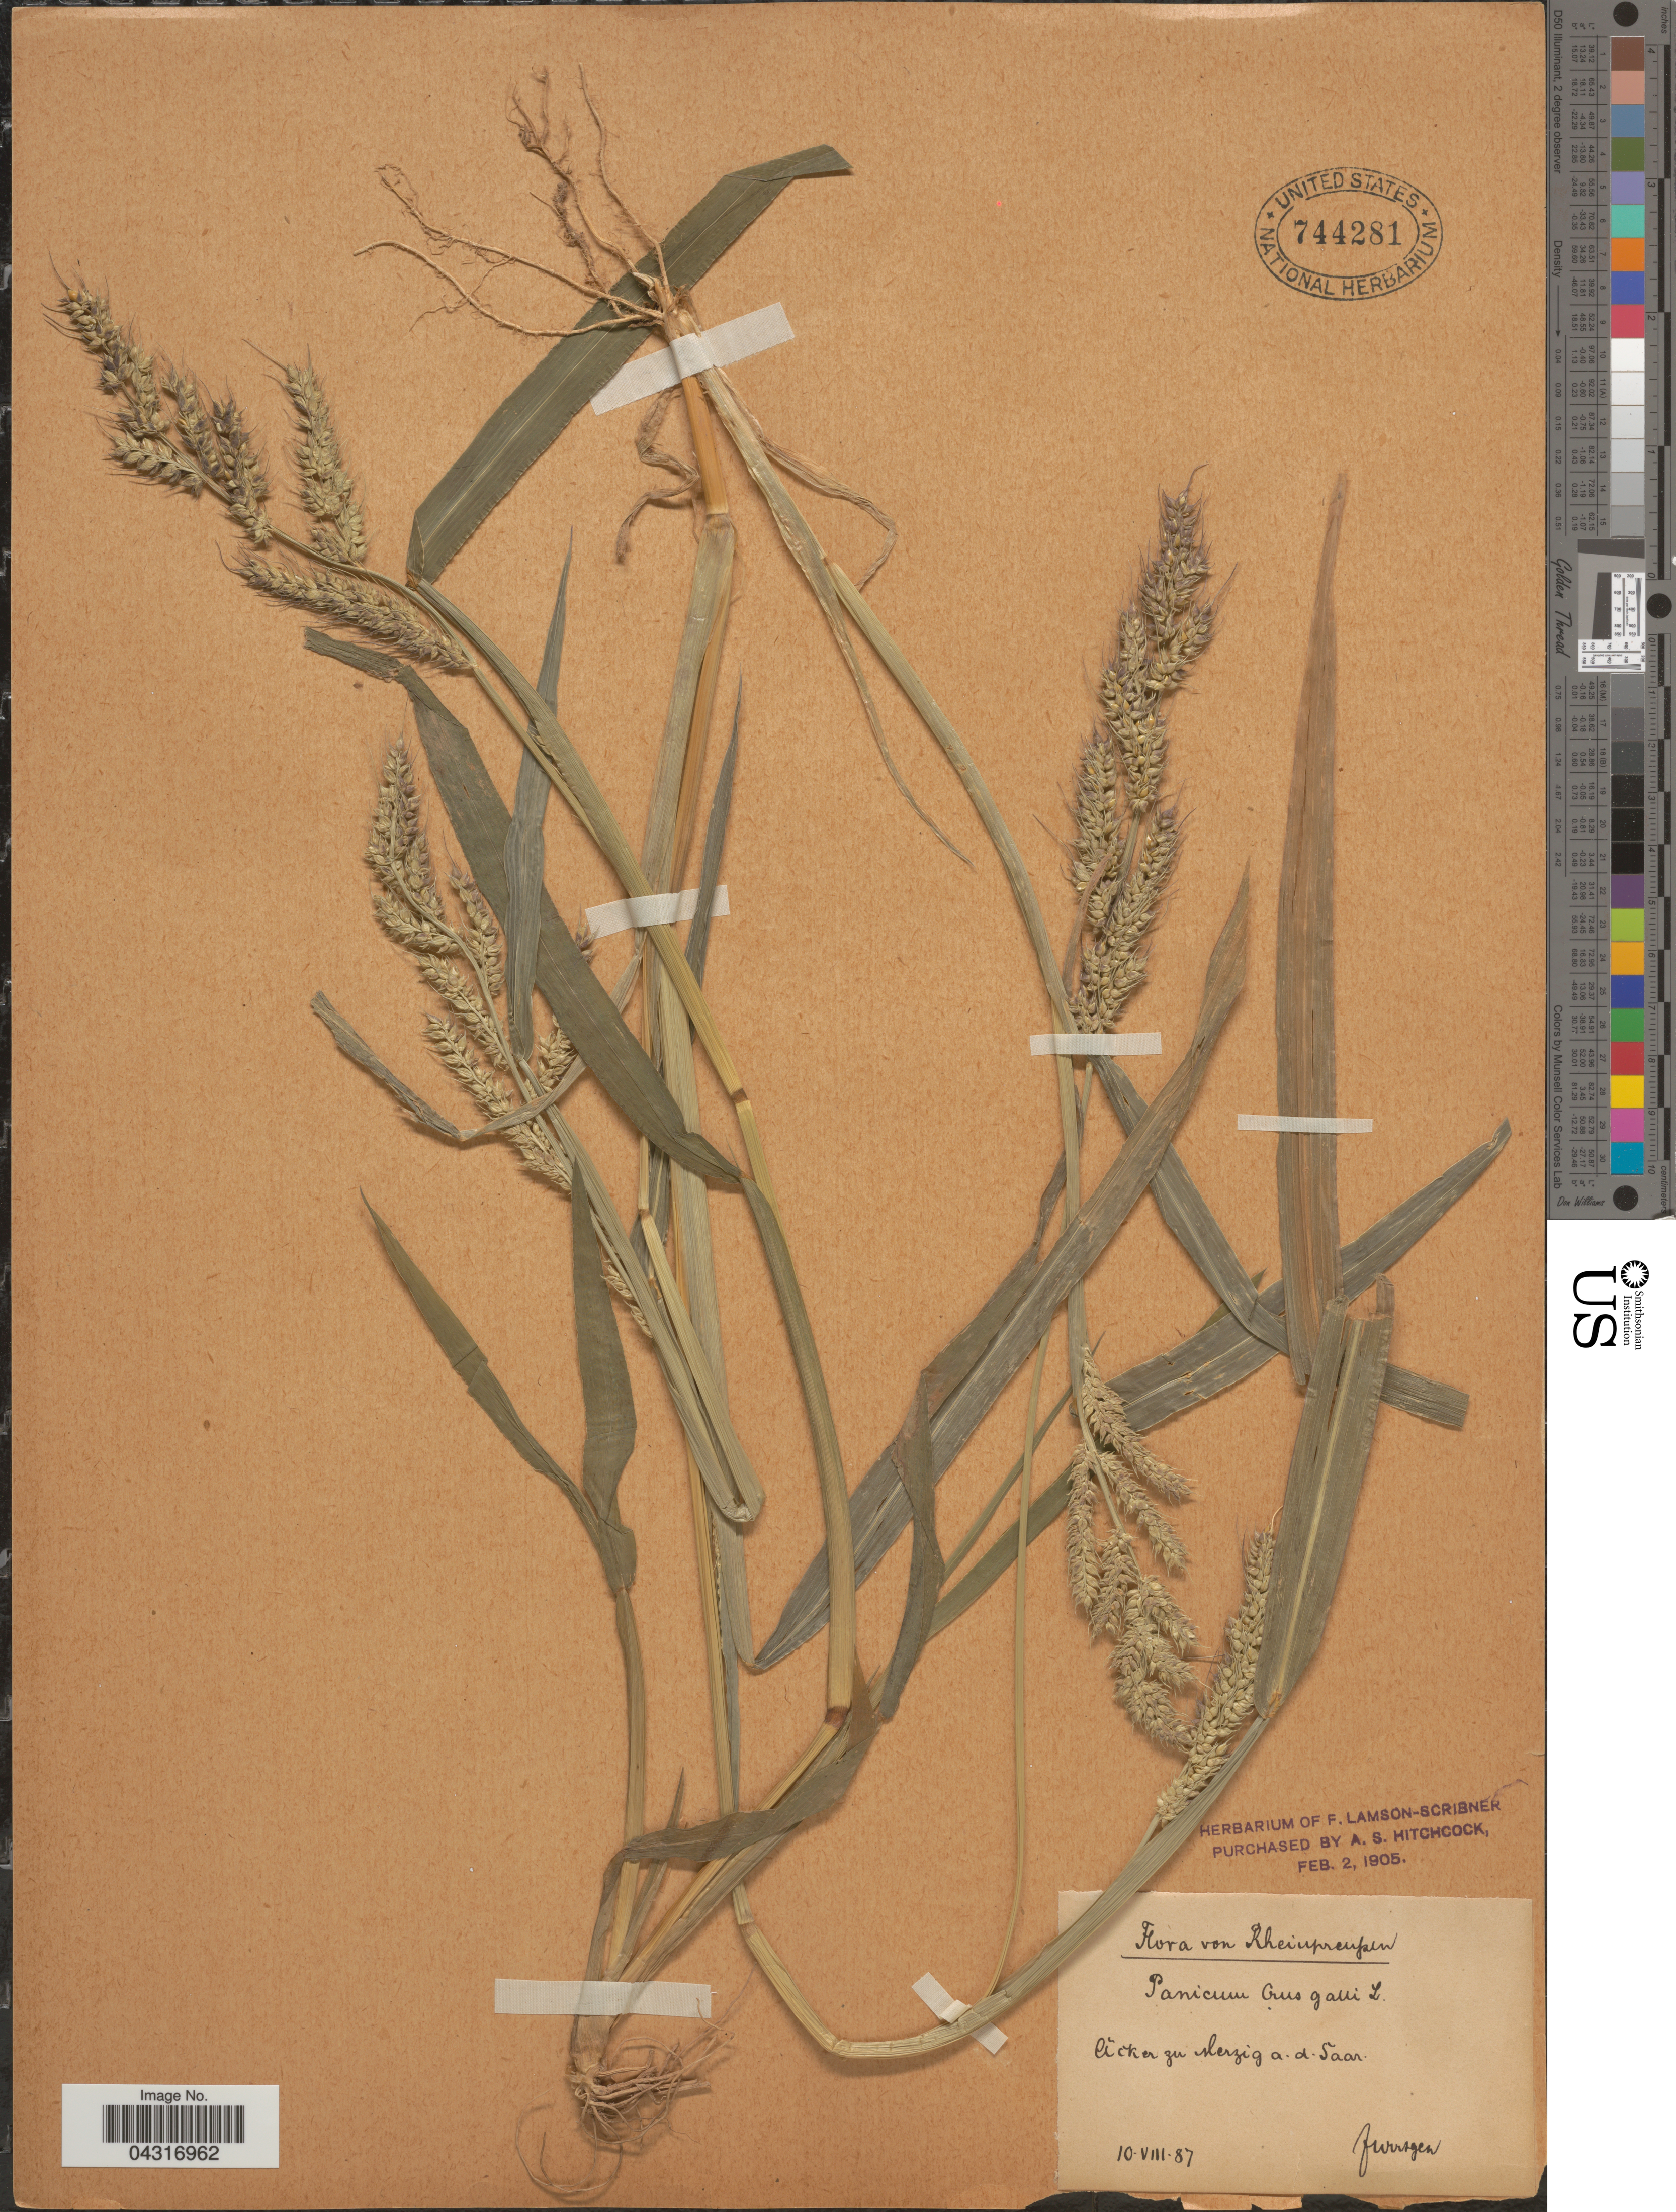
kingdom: Plantae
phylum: Tracheophyta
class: Liliopsida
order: Poales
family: Poaceae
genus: Echinochloa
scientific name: Echinochloa crus-galli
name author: (L.) P. Beauv.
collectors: F. Wirtgen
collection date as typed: Transcribed d/m/y: 10/8/87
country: Germany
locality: Rheinpreussen. Acker zu Herzig a.d. Saar.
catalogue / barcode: US 744281